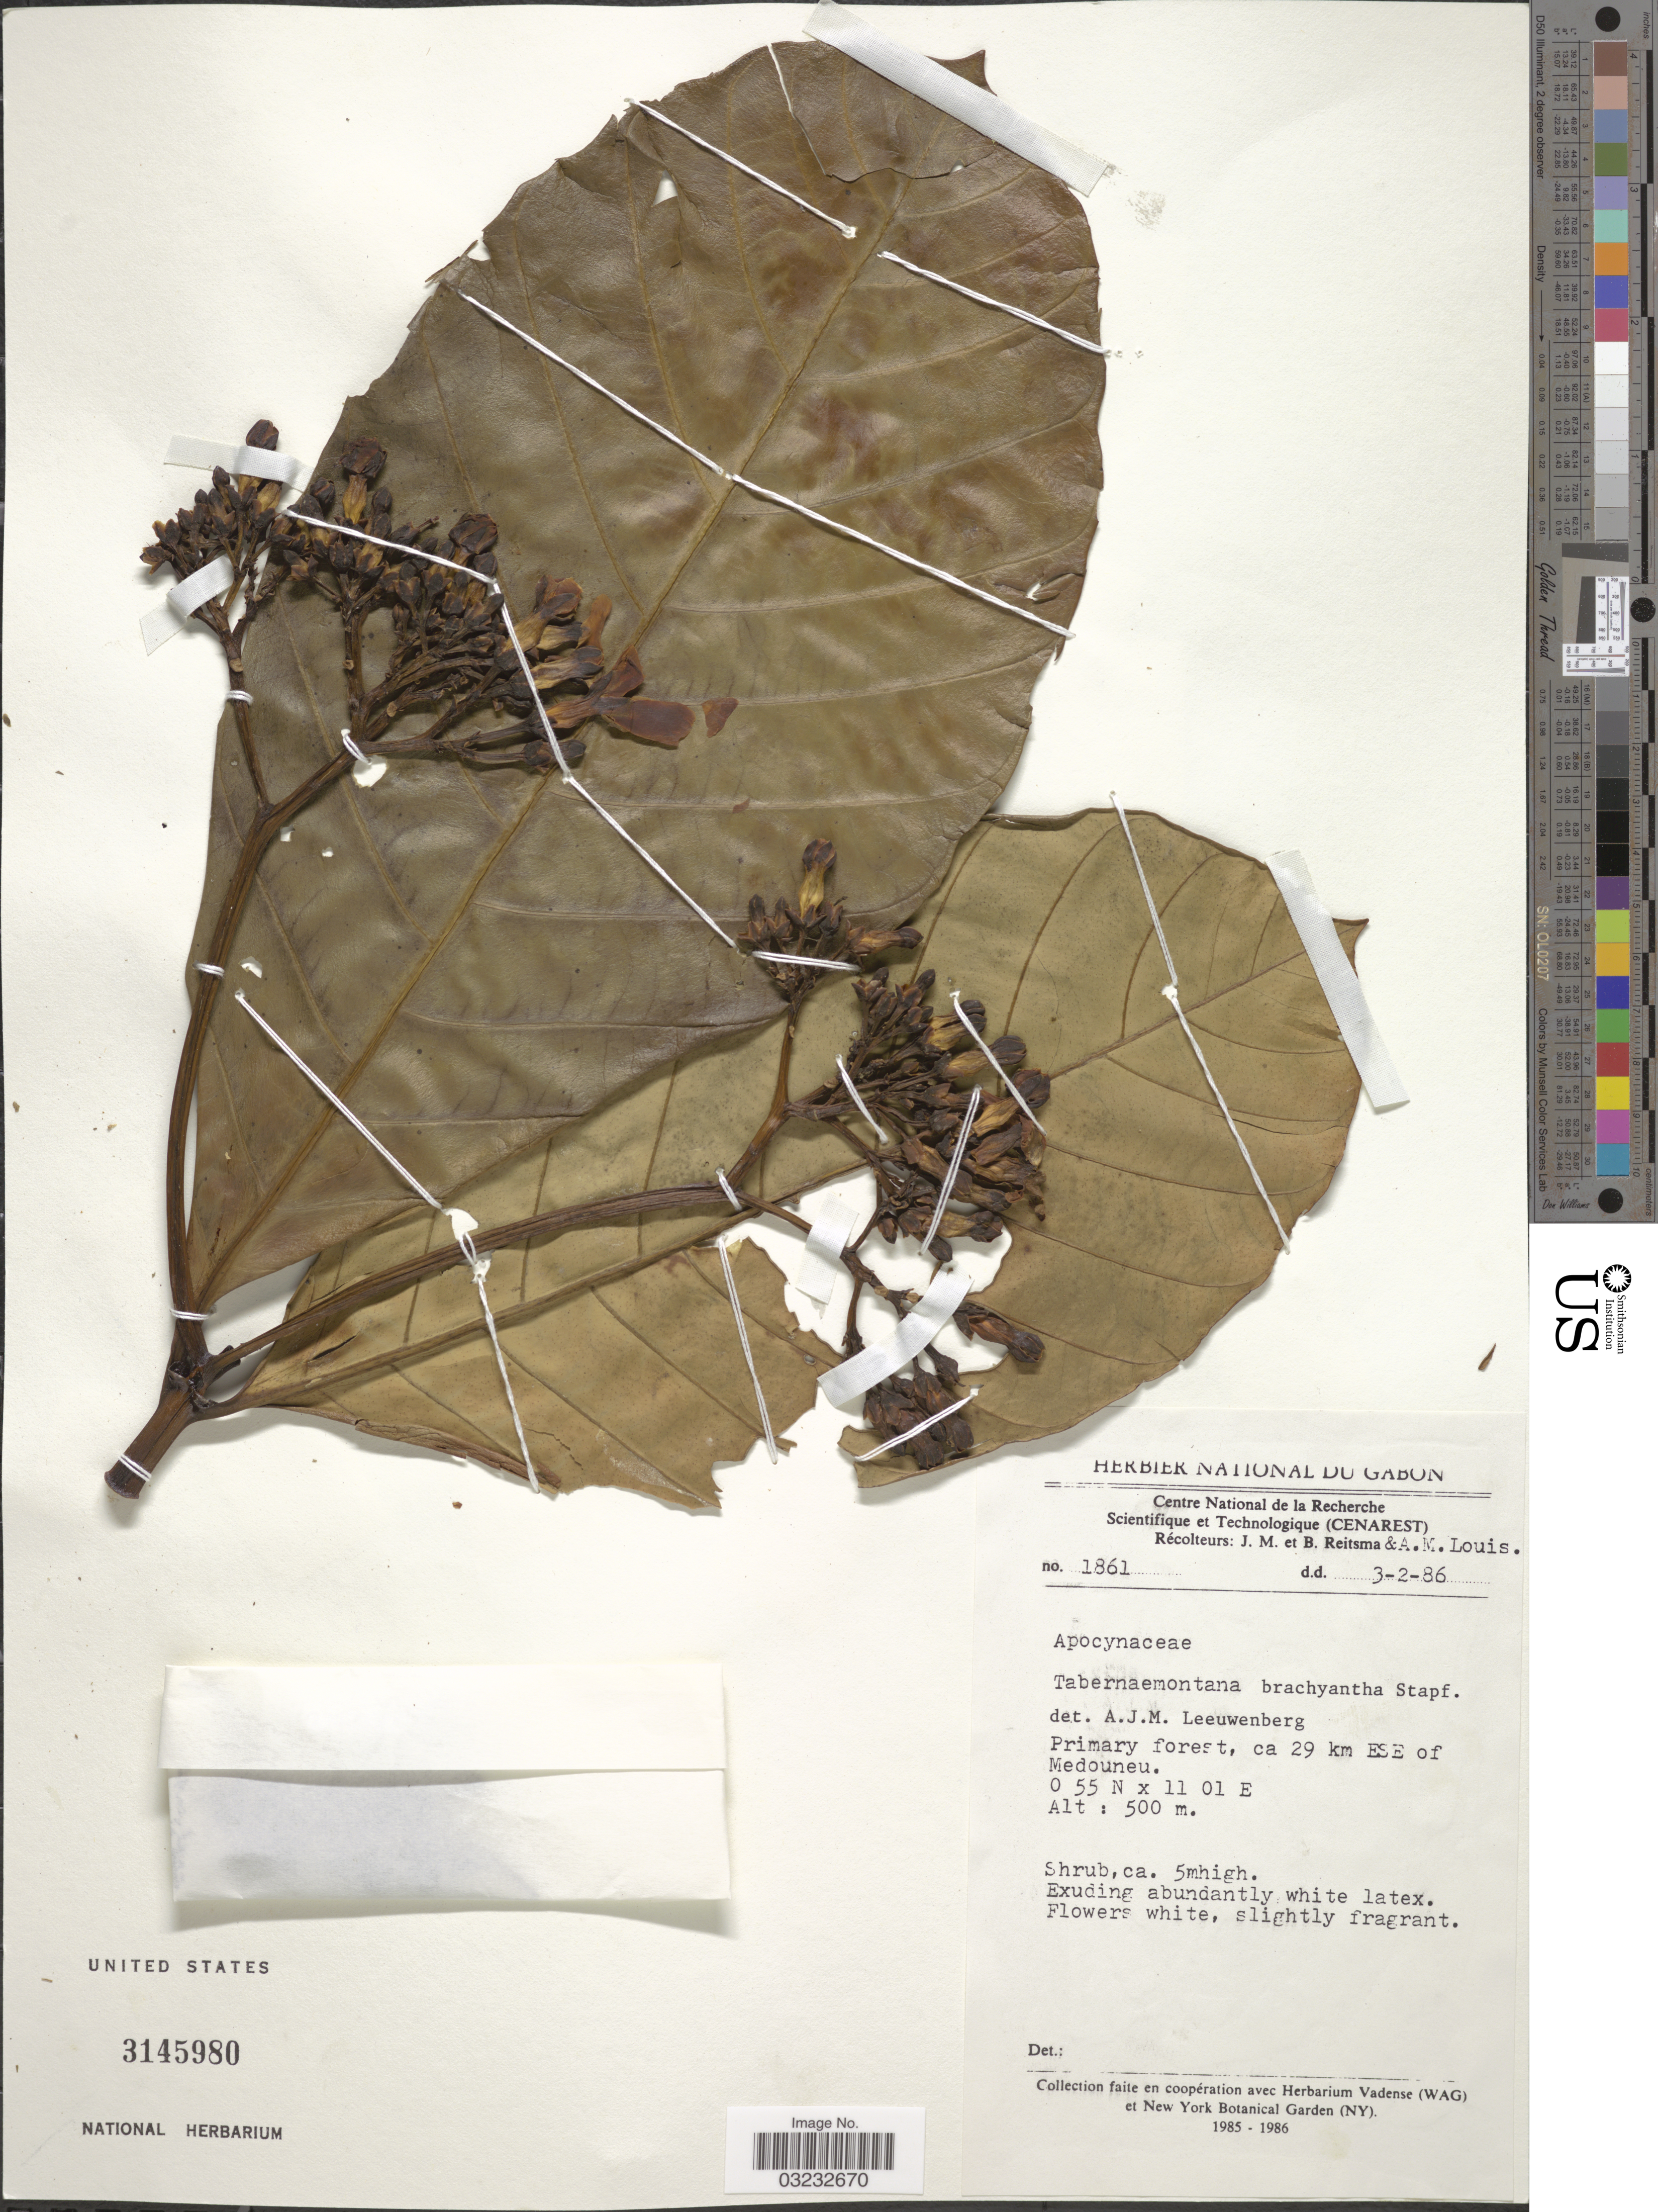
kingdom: Plantae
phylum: Tracheophyta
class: Magnoliopsida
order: Gentianales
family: Apocynaceae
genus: Tabernaemontana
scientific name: Tabernaemontana brachyantha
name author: Stapf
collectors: J. Reitsma, B. Reitsma & A. Louis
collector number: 1861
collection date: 1986-02-03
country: Gabon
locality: Primary forest, ca 29 km ESE of Medouneu.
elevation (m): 500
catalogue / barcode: US 3145980